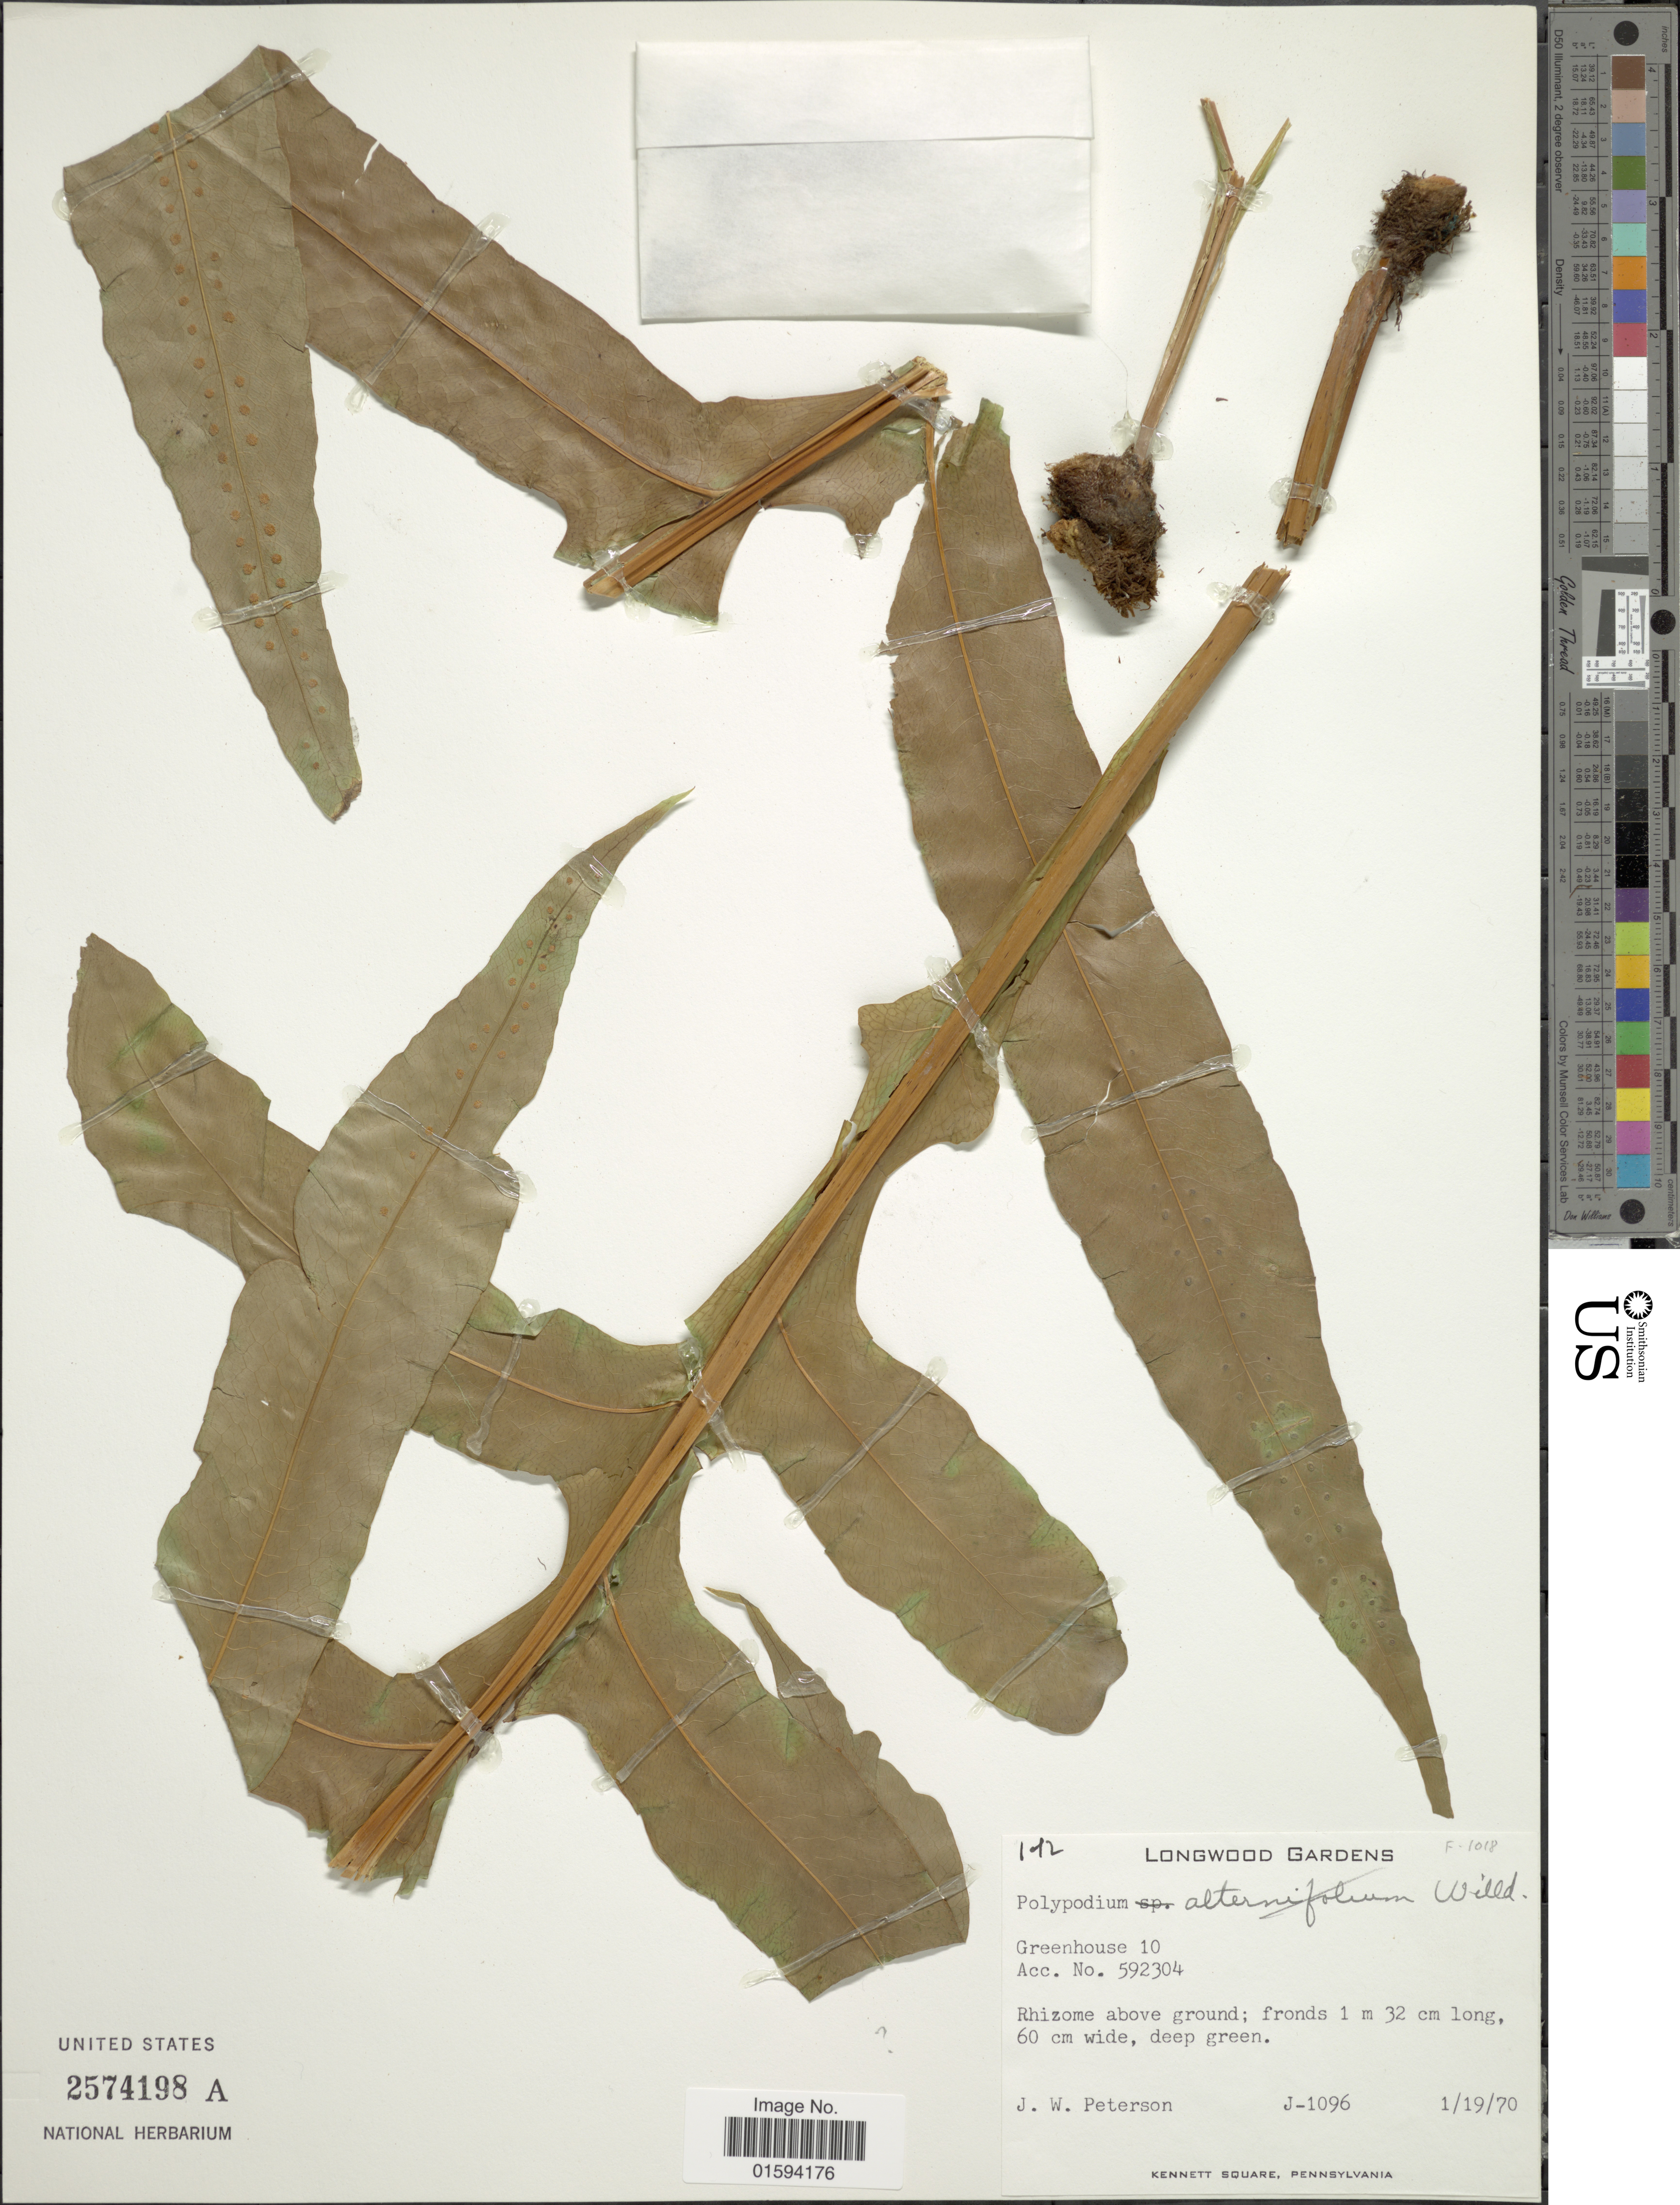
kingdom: Plantae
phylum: Tracheophyta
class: Polypodiopsida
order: Polypodiales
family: Polypodiaceae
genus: Polypodium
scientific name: Polypodium sp.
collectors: J. W. Peterson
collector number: J-1096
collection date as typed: Transcribed d/m/y: 19/1/70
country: United States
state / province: Pennsylvania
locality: Longwood Gardens, Greenhouse 10, Acc. No. 592304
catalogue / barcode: US 2574198A